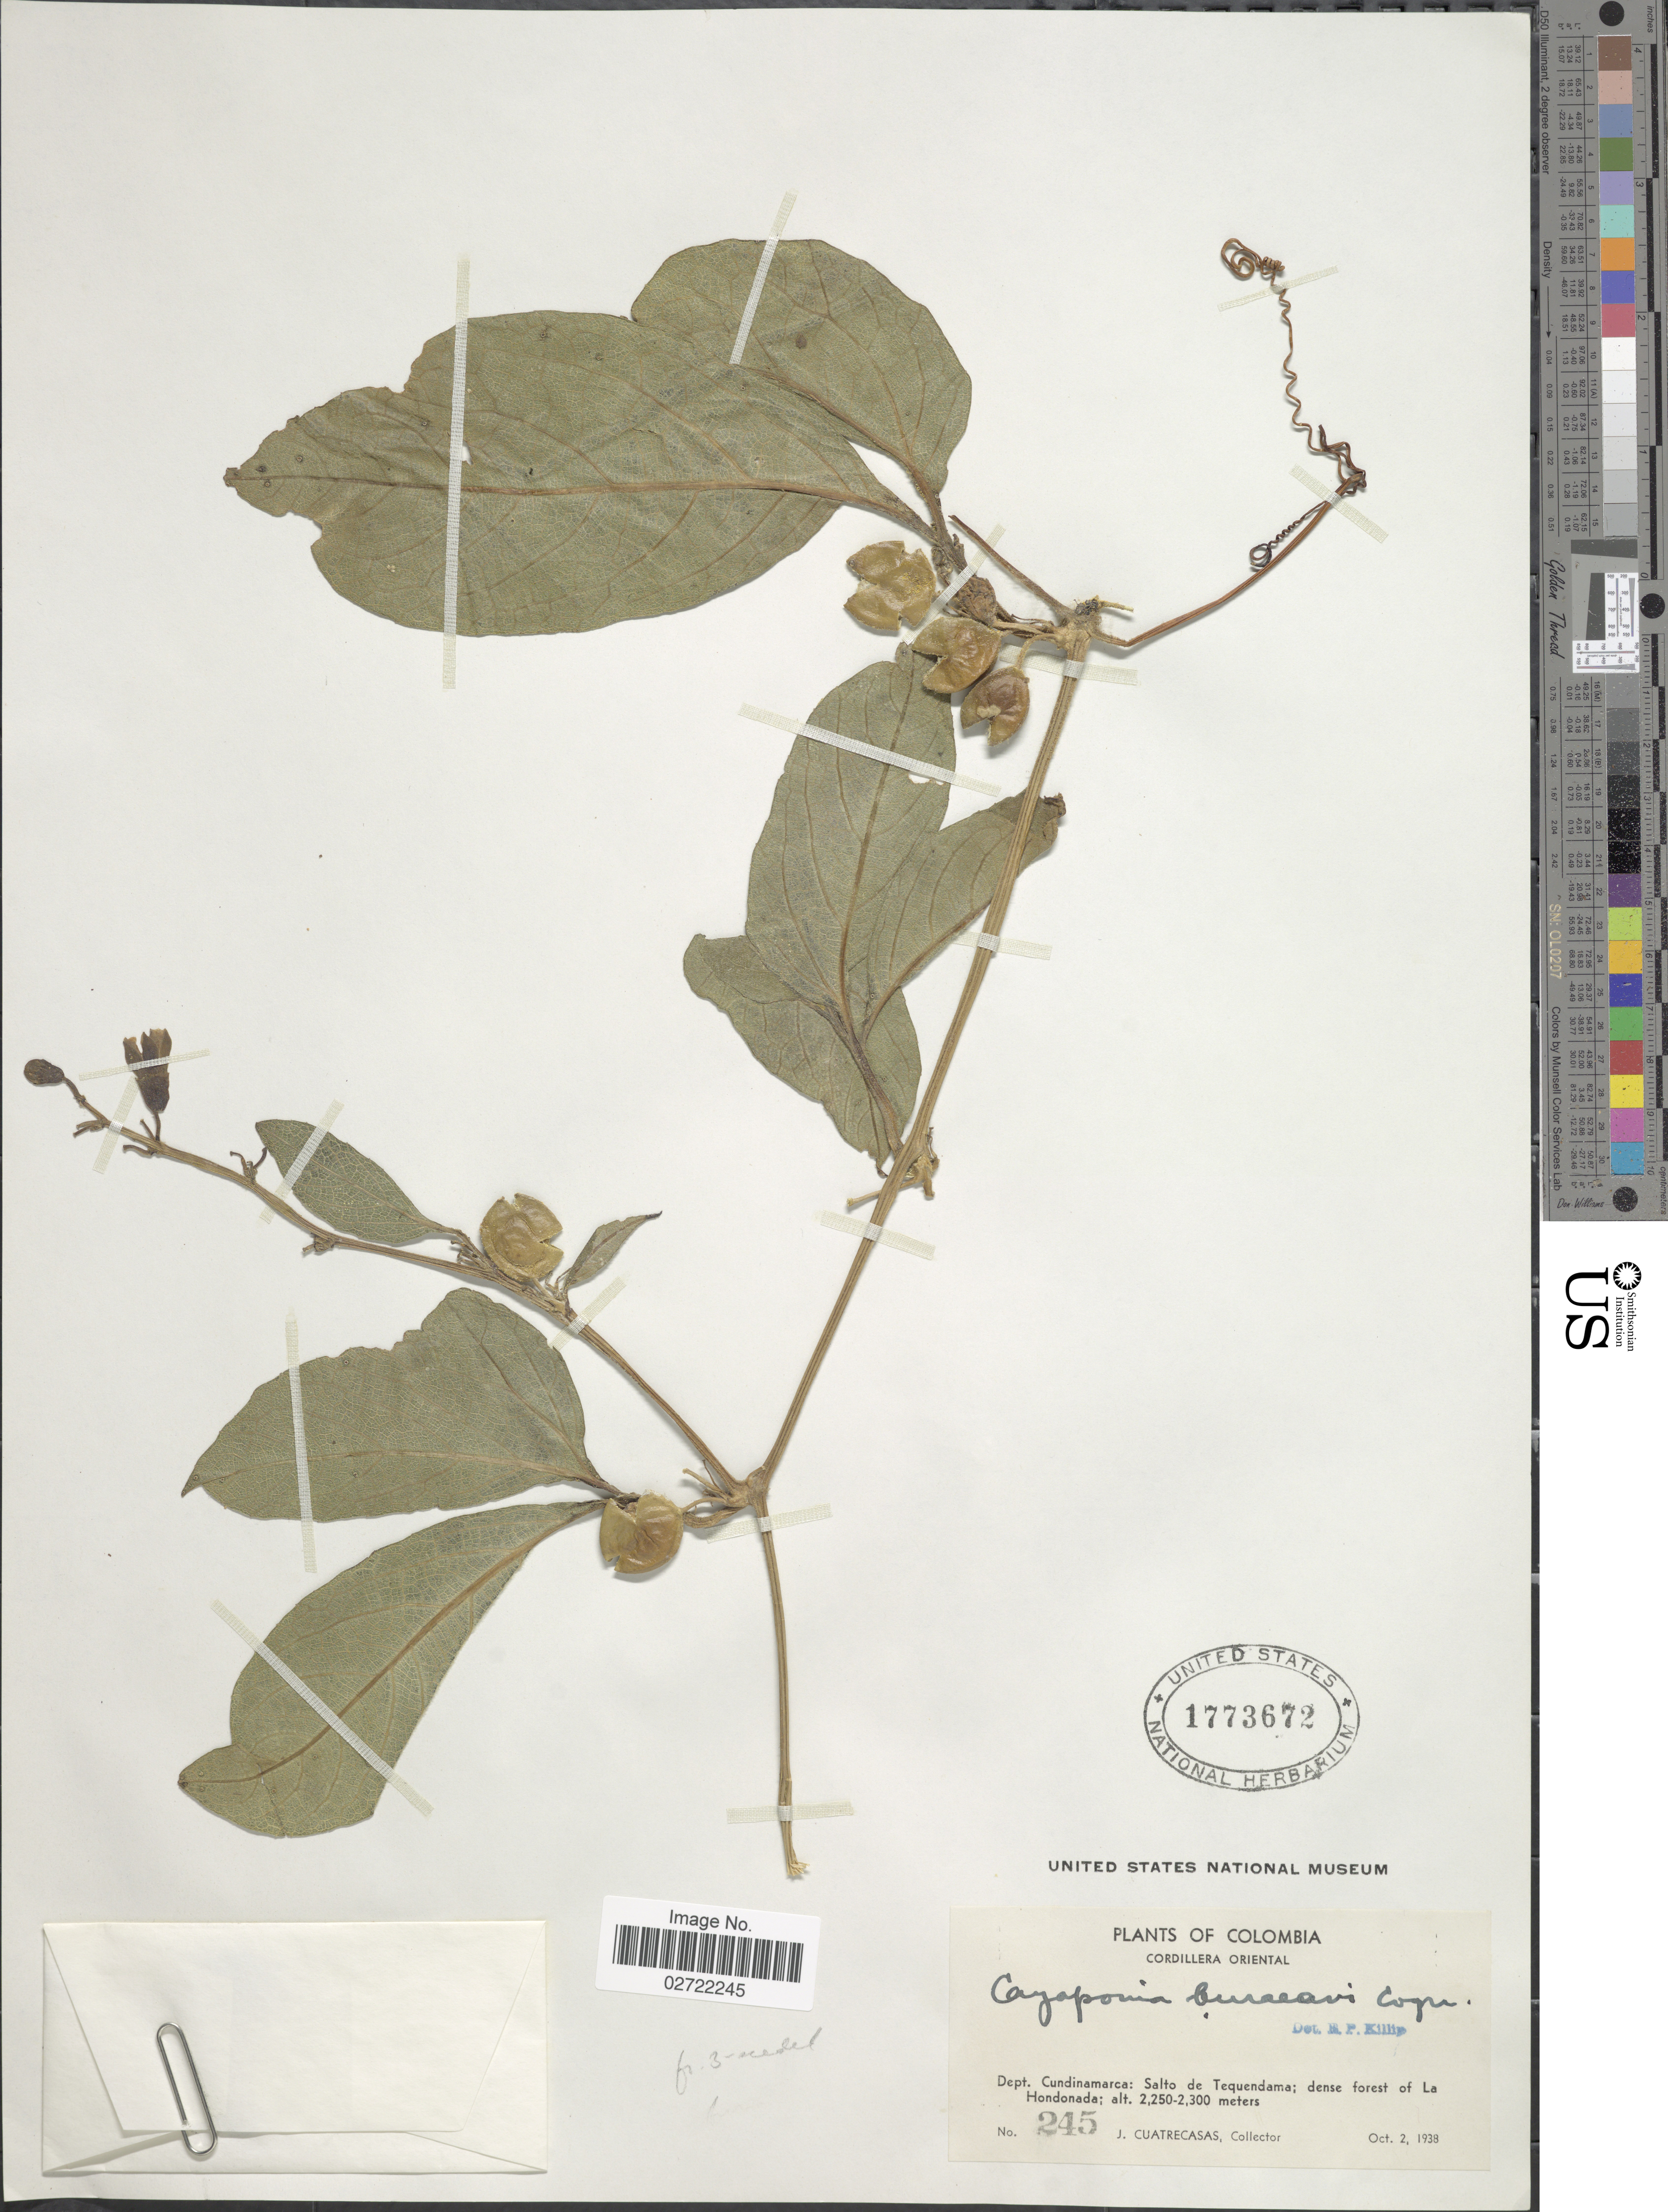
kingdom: Plantae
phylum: Tracheophyta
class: Magnoliopsida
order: Cucurbitales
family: Cucurbitaceae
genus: Cayaponia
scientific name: Cayaponia buraeavii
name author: Cogn.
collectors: J. Cuatrecasas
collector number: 245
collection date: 1938-10-02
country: Colombia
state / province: Cundinamarca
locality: Dept. Cundinamarca: Salto de Tequendama; dense forest of La Hondonada.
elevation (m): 2250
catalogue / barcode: US 1773672